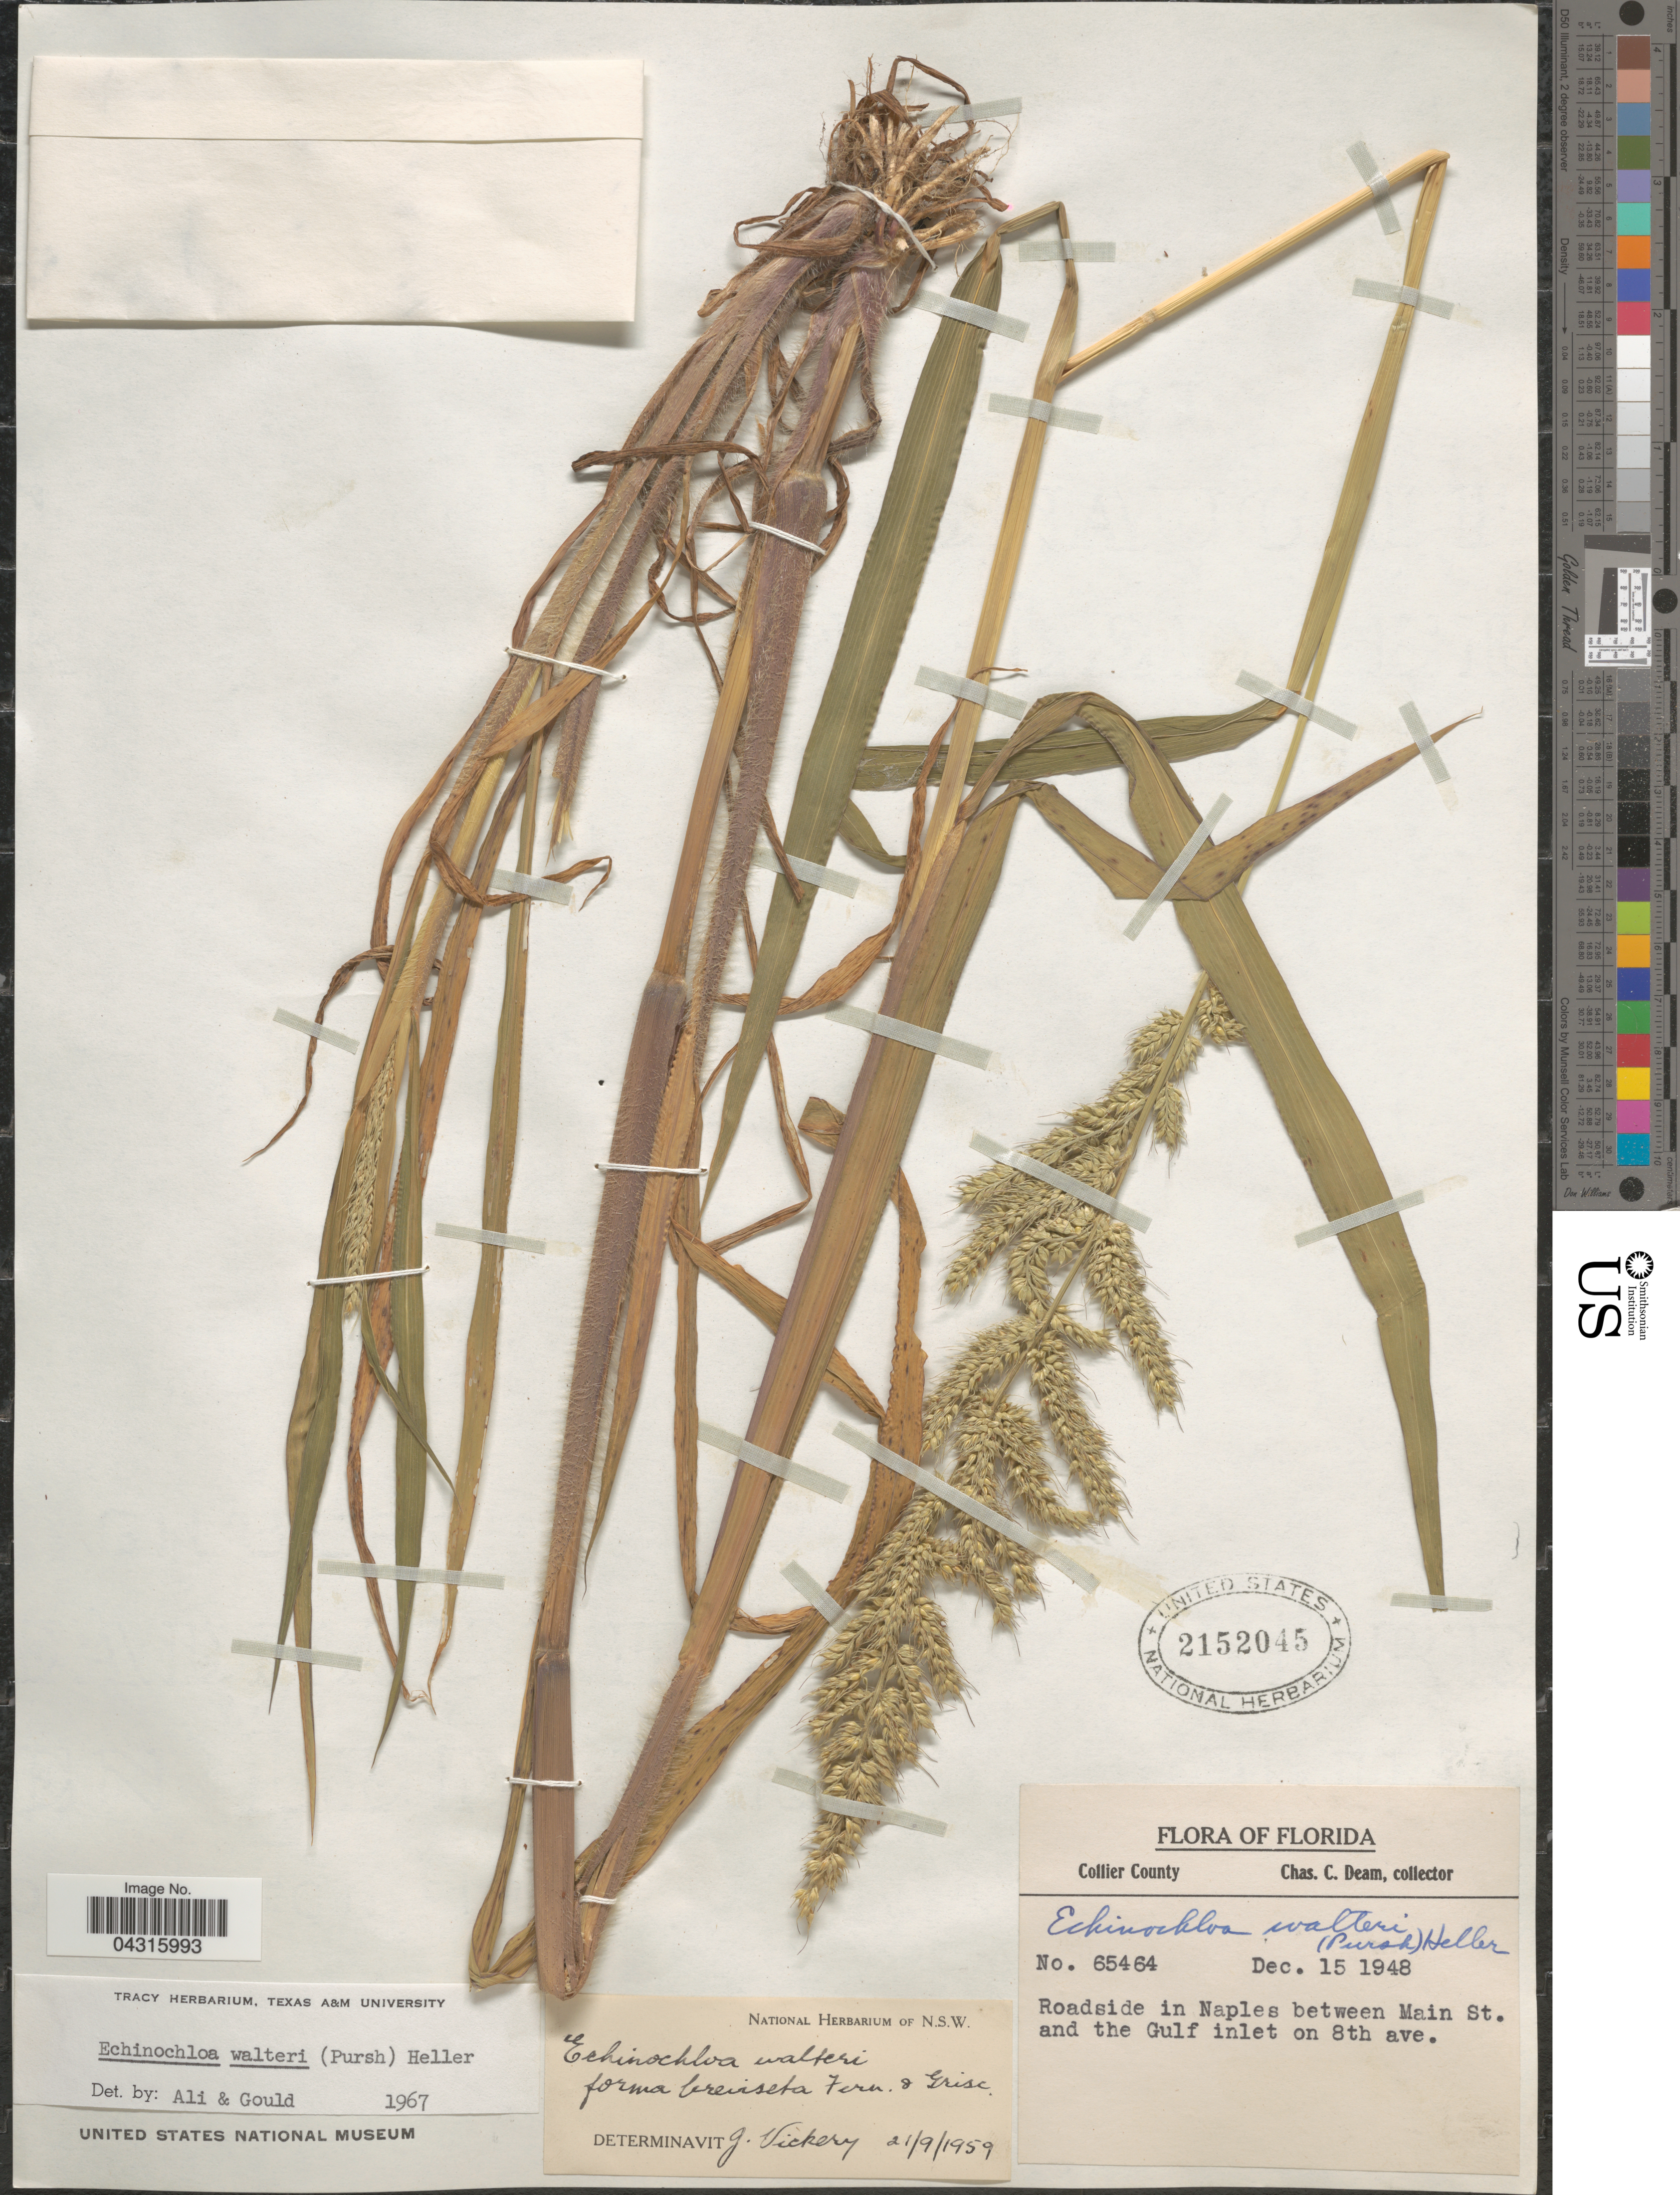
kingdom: Plantae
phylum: Tracheophyta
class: Liliopsida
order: Poales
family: Poaceae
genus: Echinochloa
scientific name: Echinochloa walteri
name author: (Pursh) A. Heller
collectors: C. C. Deam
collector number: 65464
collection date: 1948-12-15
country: United States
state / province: Florida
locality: Collier County. Roadside in Naples between Main St. and the Gulf inlet on 8th ave.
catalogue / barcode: US 2152045